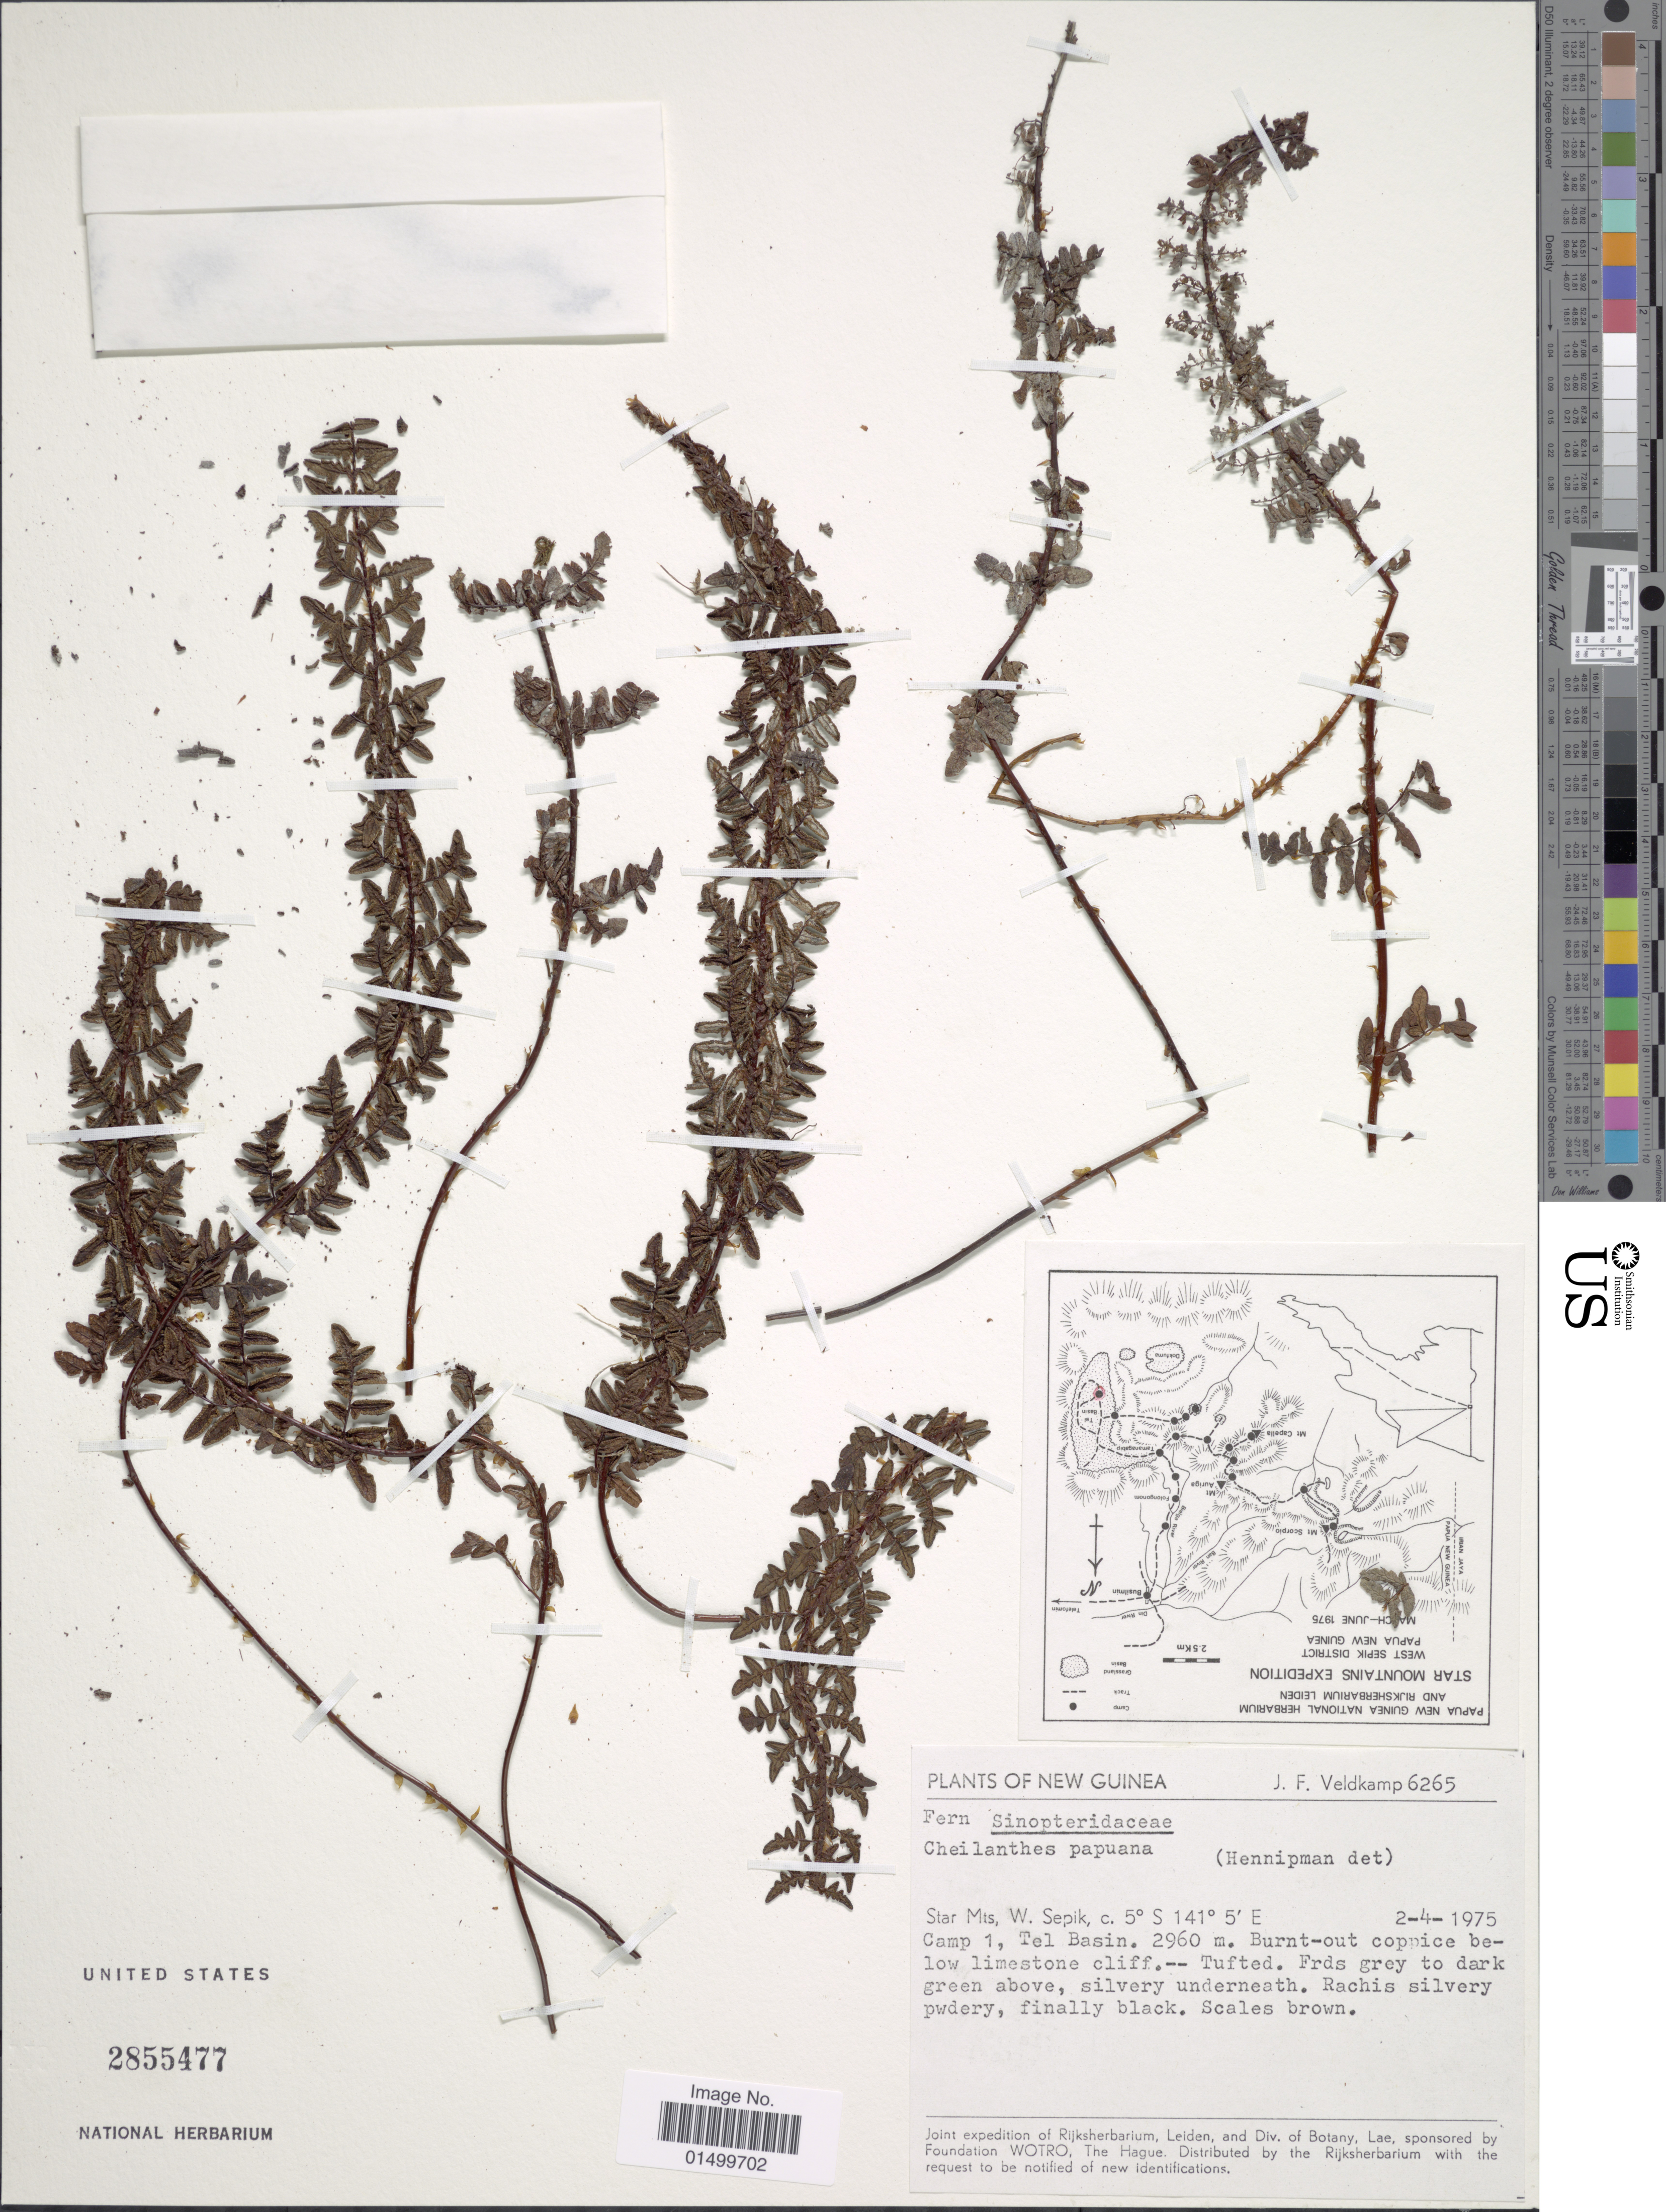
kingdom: Plantae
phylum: Tracheophyta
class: Polypodiopsida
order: Polypodiales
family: Pteridaceae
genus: Cheilanthes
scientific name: Cheilanthes papuana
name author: C. Chr.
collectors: J. F. Veldkamp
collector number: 6265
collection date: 1975-04-02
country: Papua New Guinea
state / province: Sandaun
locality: Star Mt., W. Sepik, Camp 1, Tel Basin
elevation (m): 2960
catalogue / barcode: US 2855477